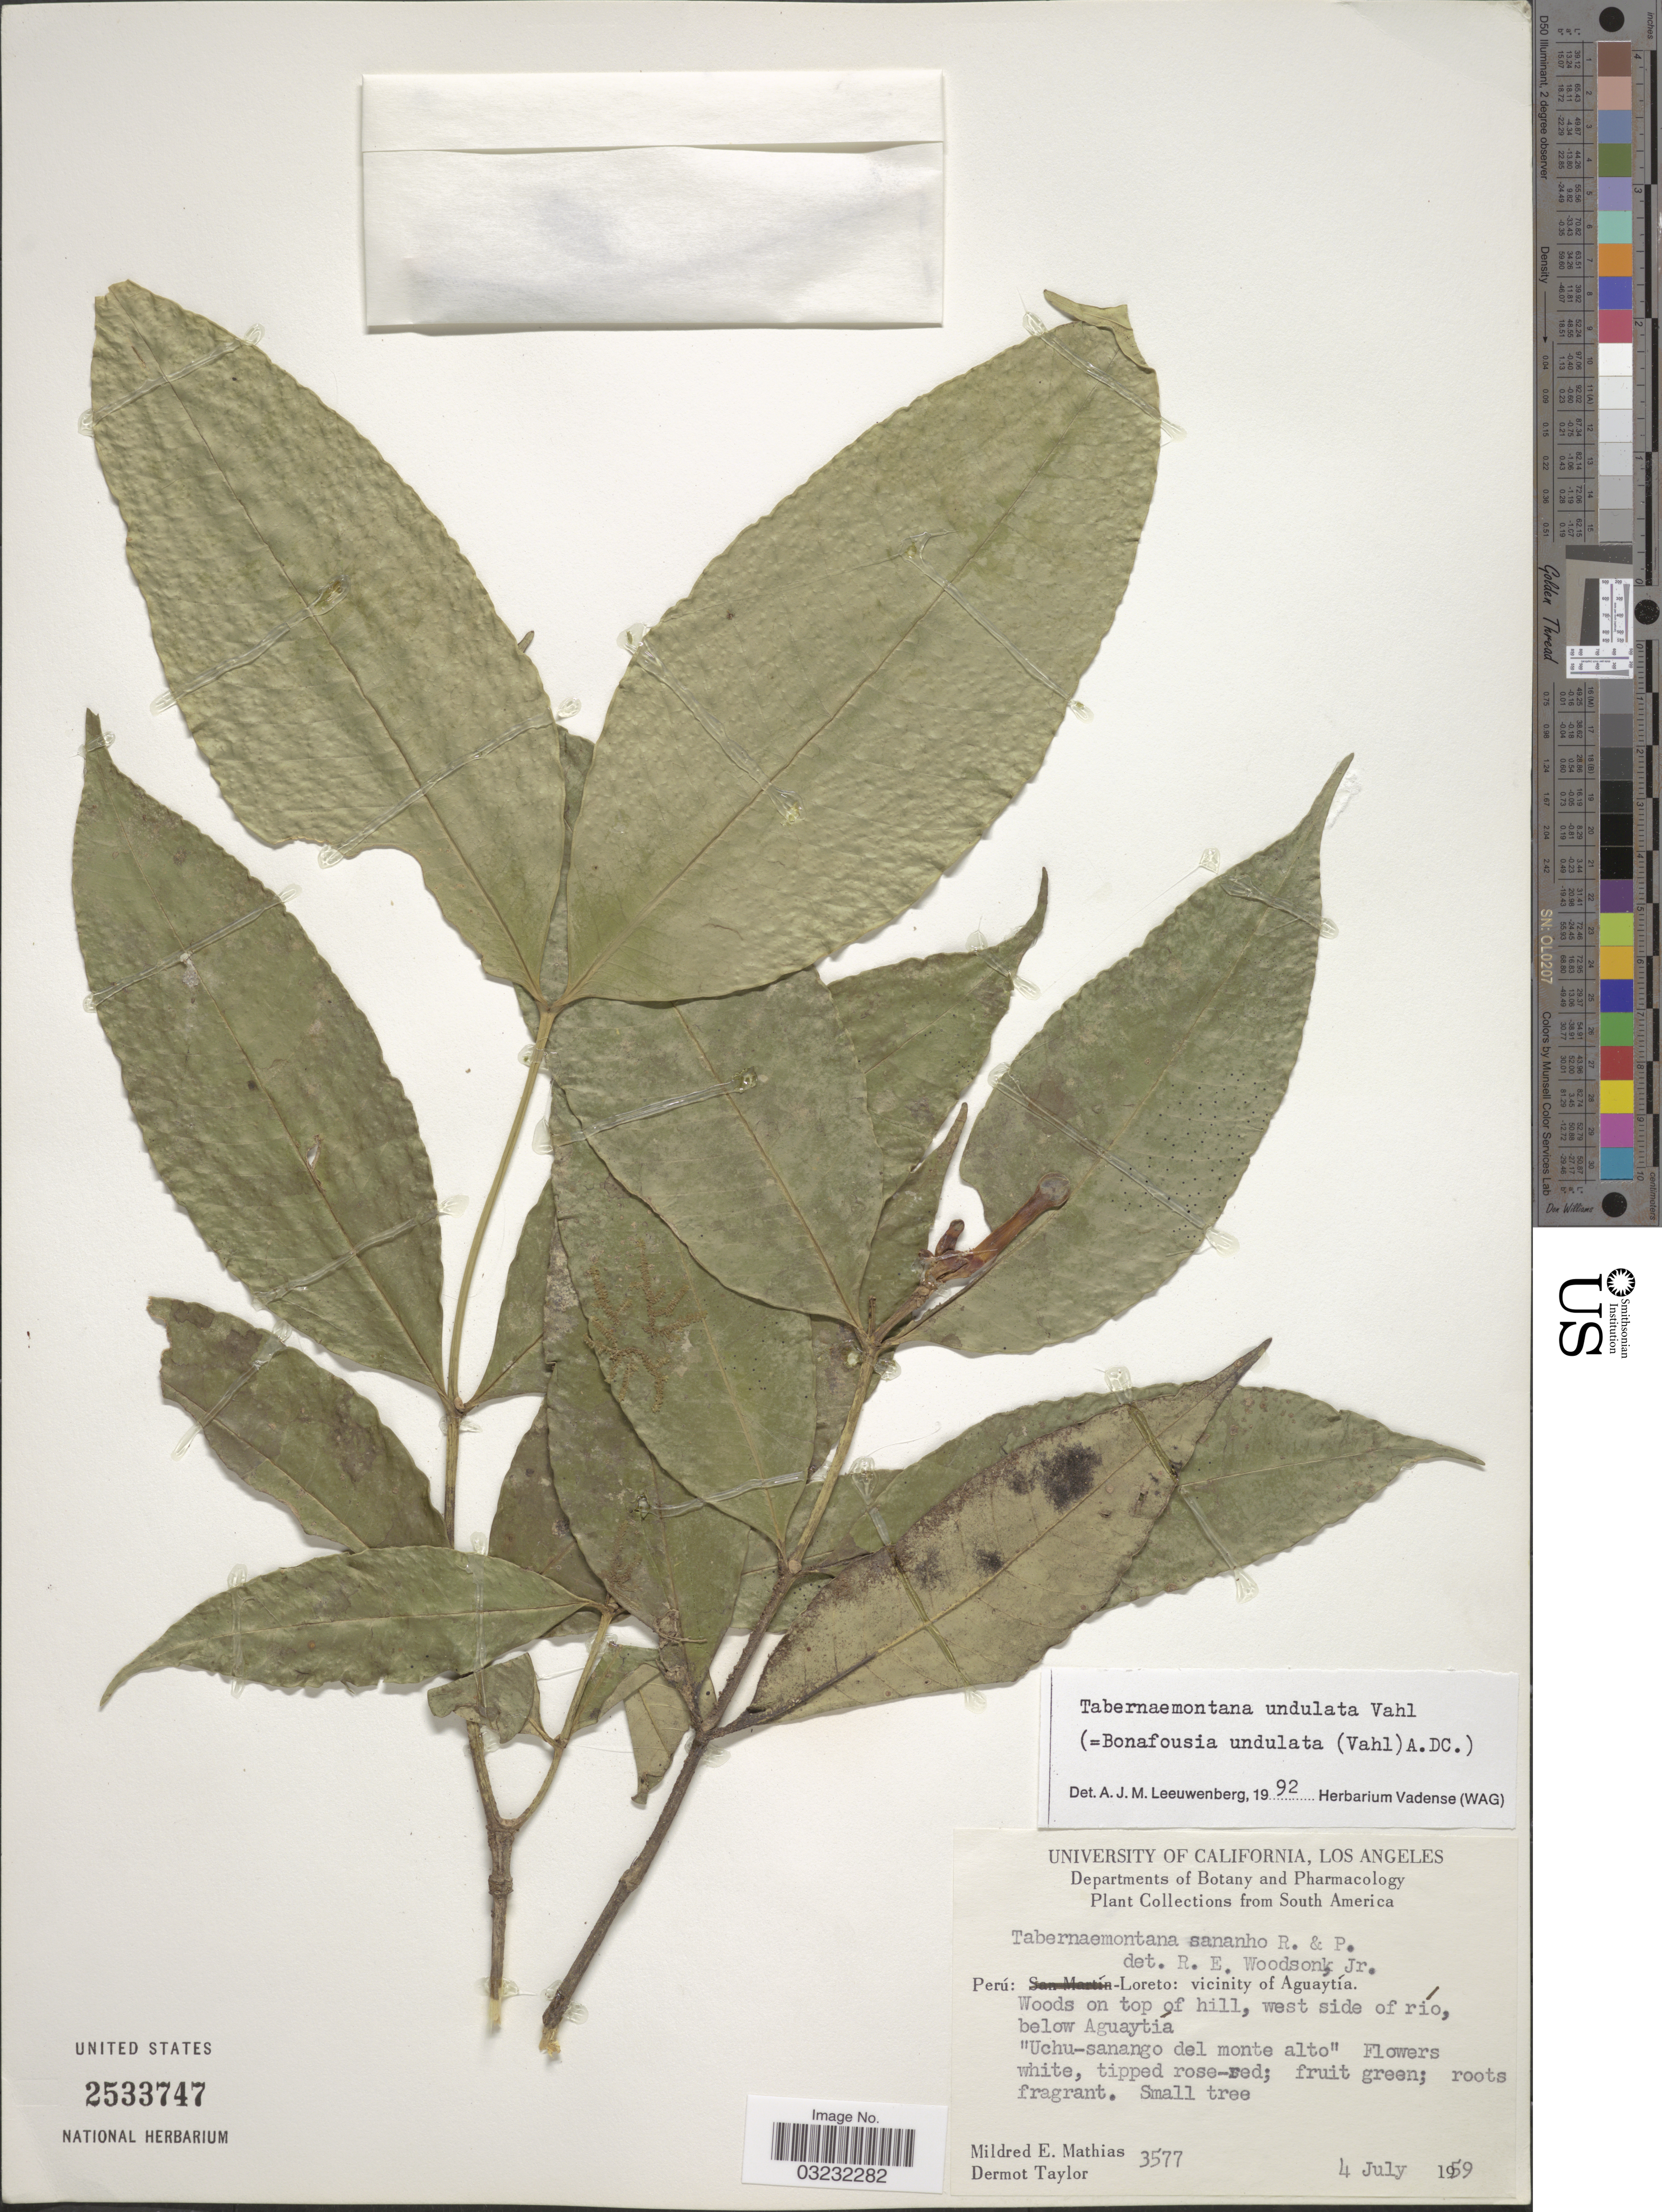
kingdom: Plantae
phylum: Tracheophyta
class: Magnoliopsida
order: Gentianales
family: Apocynaceae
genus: Tabernaemontana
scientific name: Tabernaemontana undulata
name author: Vahl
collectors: M. E. Mathias & D. Taylor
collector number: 3577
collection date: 1959-07-04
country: Peru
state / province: Loreto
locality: Vicinity of Aguaytía, Woods on top of hill, west side of río below Aguaytia.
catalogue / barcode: US 2533747